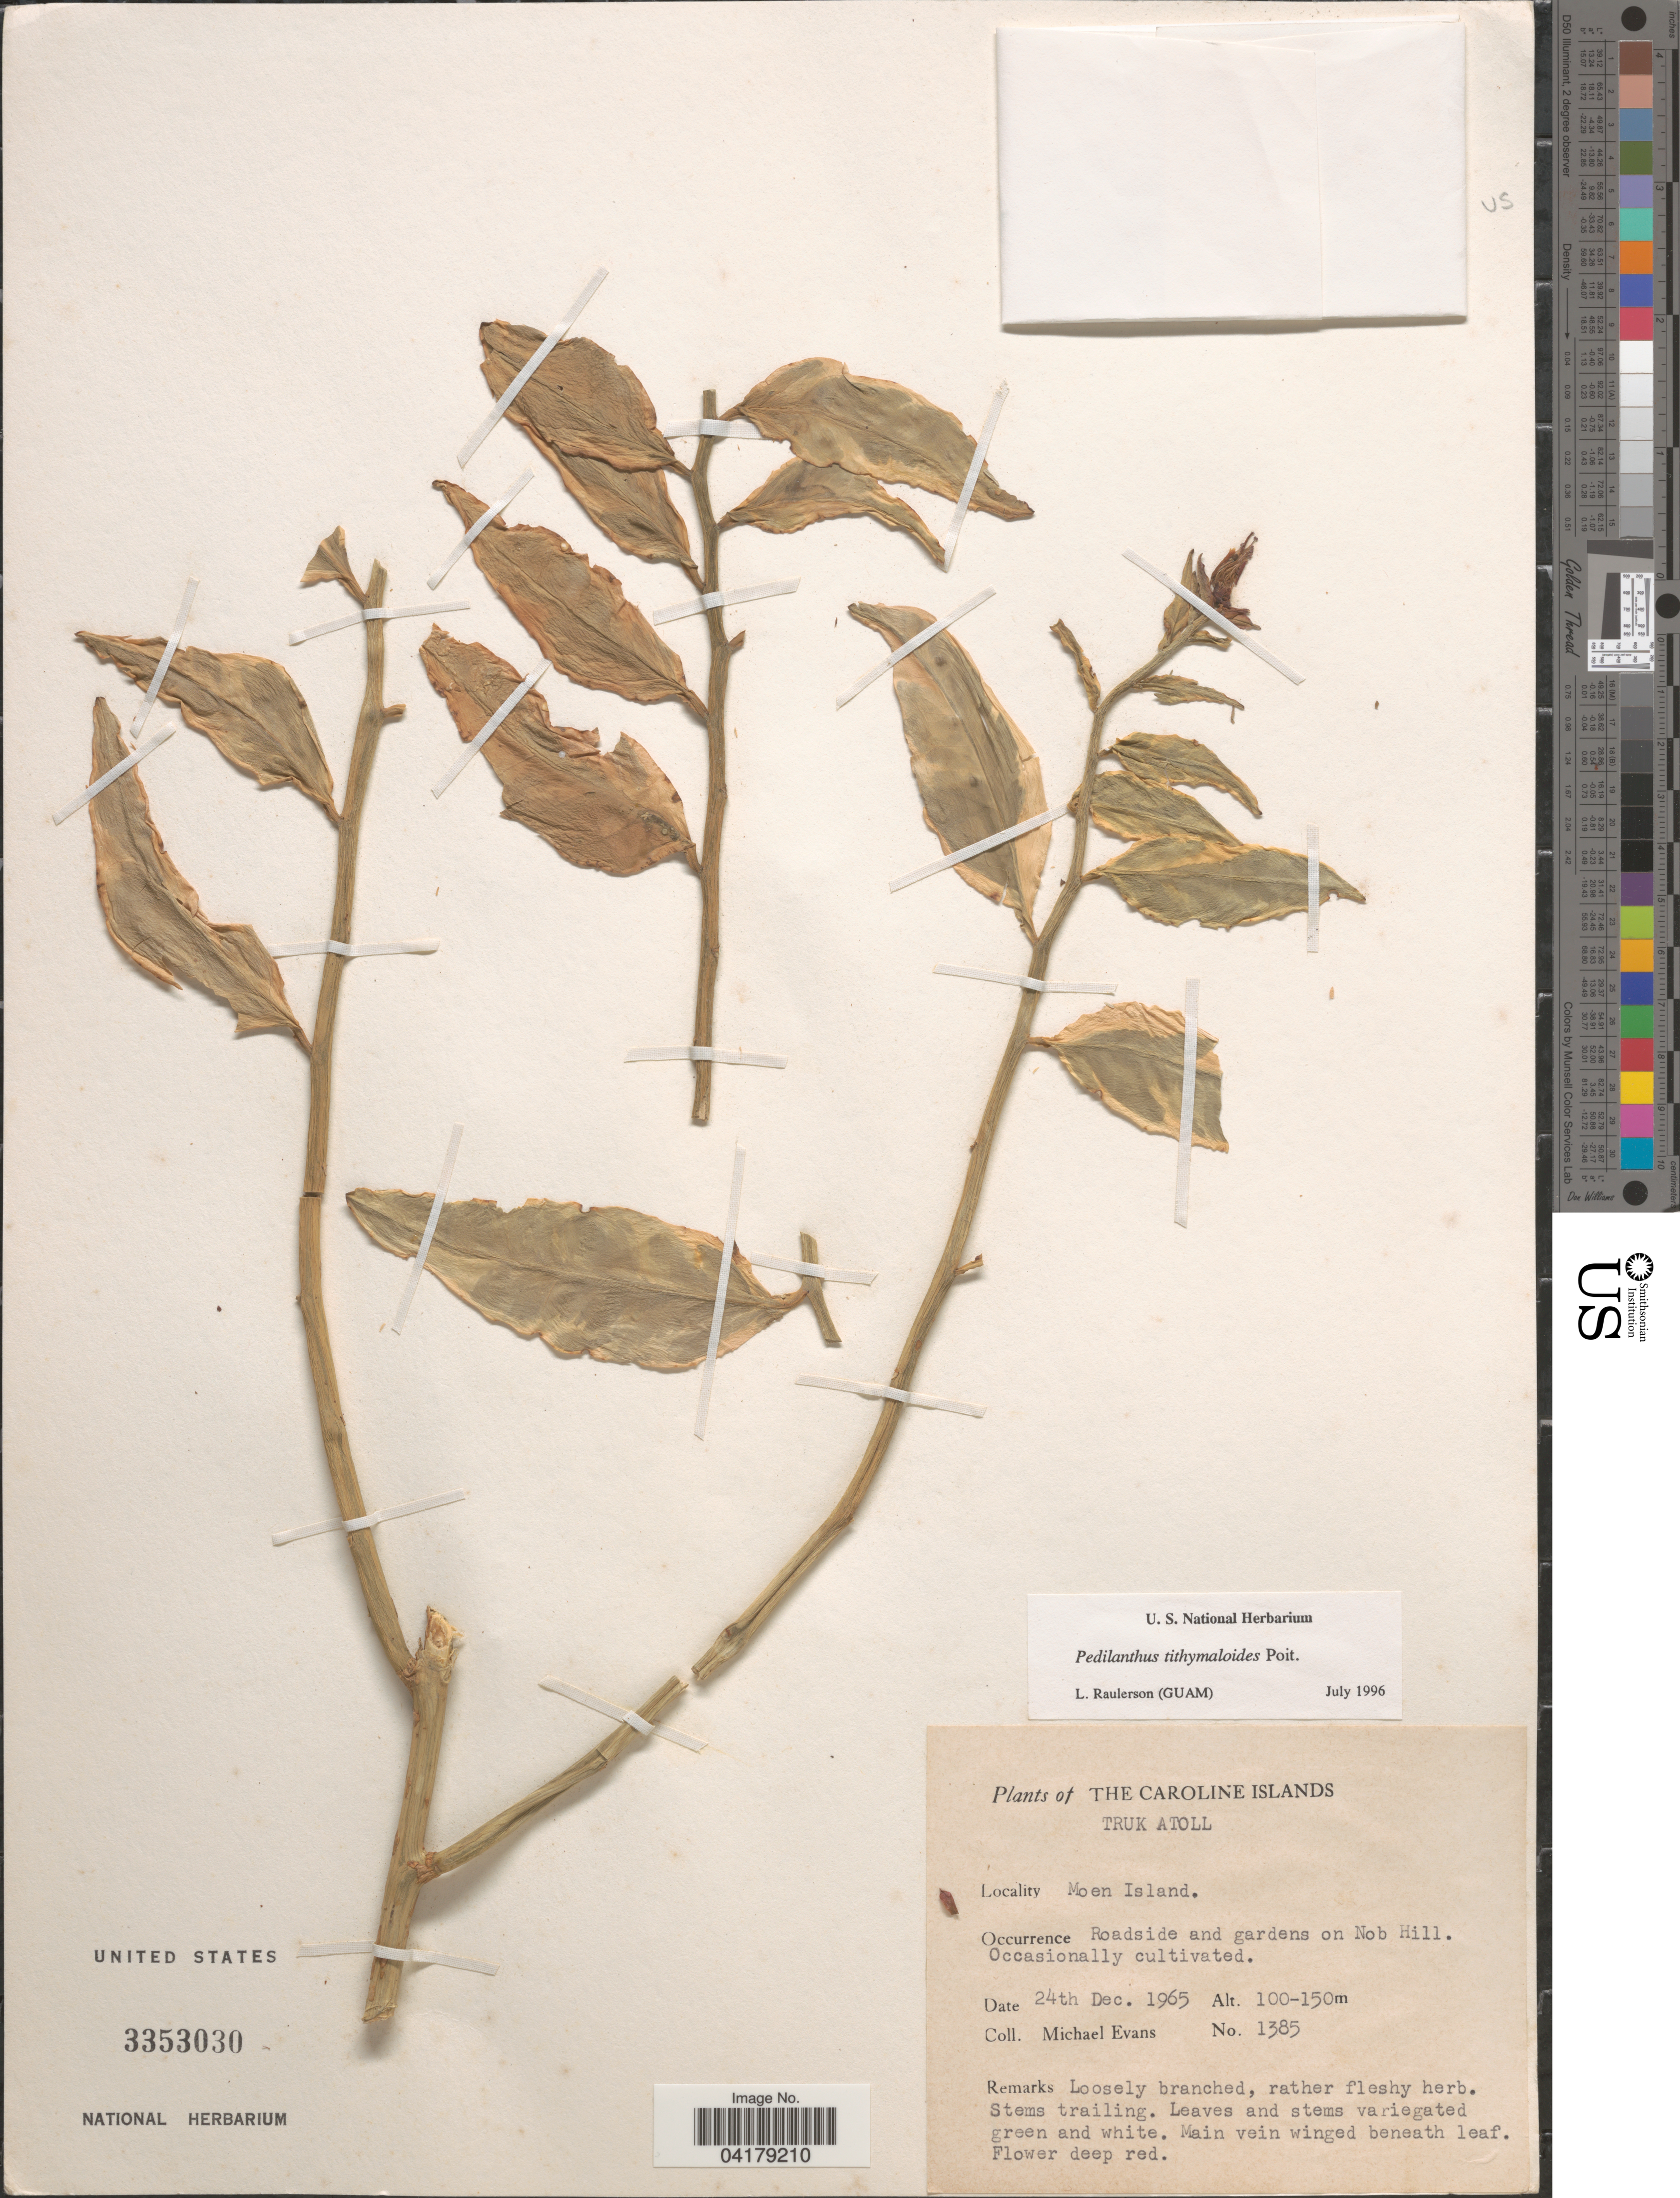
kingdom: Plantae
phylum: Tracheophyta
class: Magnoliopsida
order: Malpighiales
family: Euphorbiaceae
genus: Euphorbia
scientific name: Euphorbia tithymaloides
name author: L.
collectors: M. Evans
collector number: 1385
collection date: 1965-12-24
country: Micronesia, Federated States of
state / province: Truk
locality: The Caroline Islands. Truk Atoll. Moen Island. Roadside and gardens on Nob Hill.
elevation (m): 100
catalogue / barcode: US 3353030